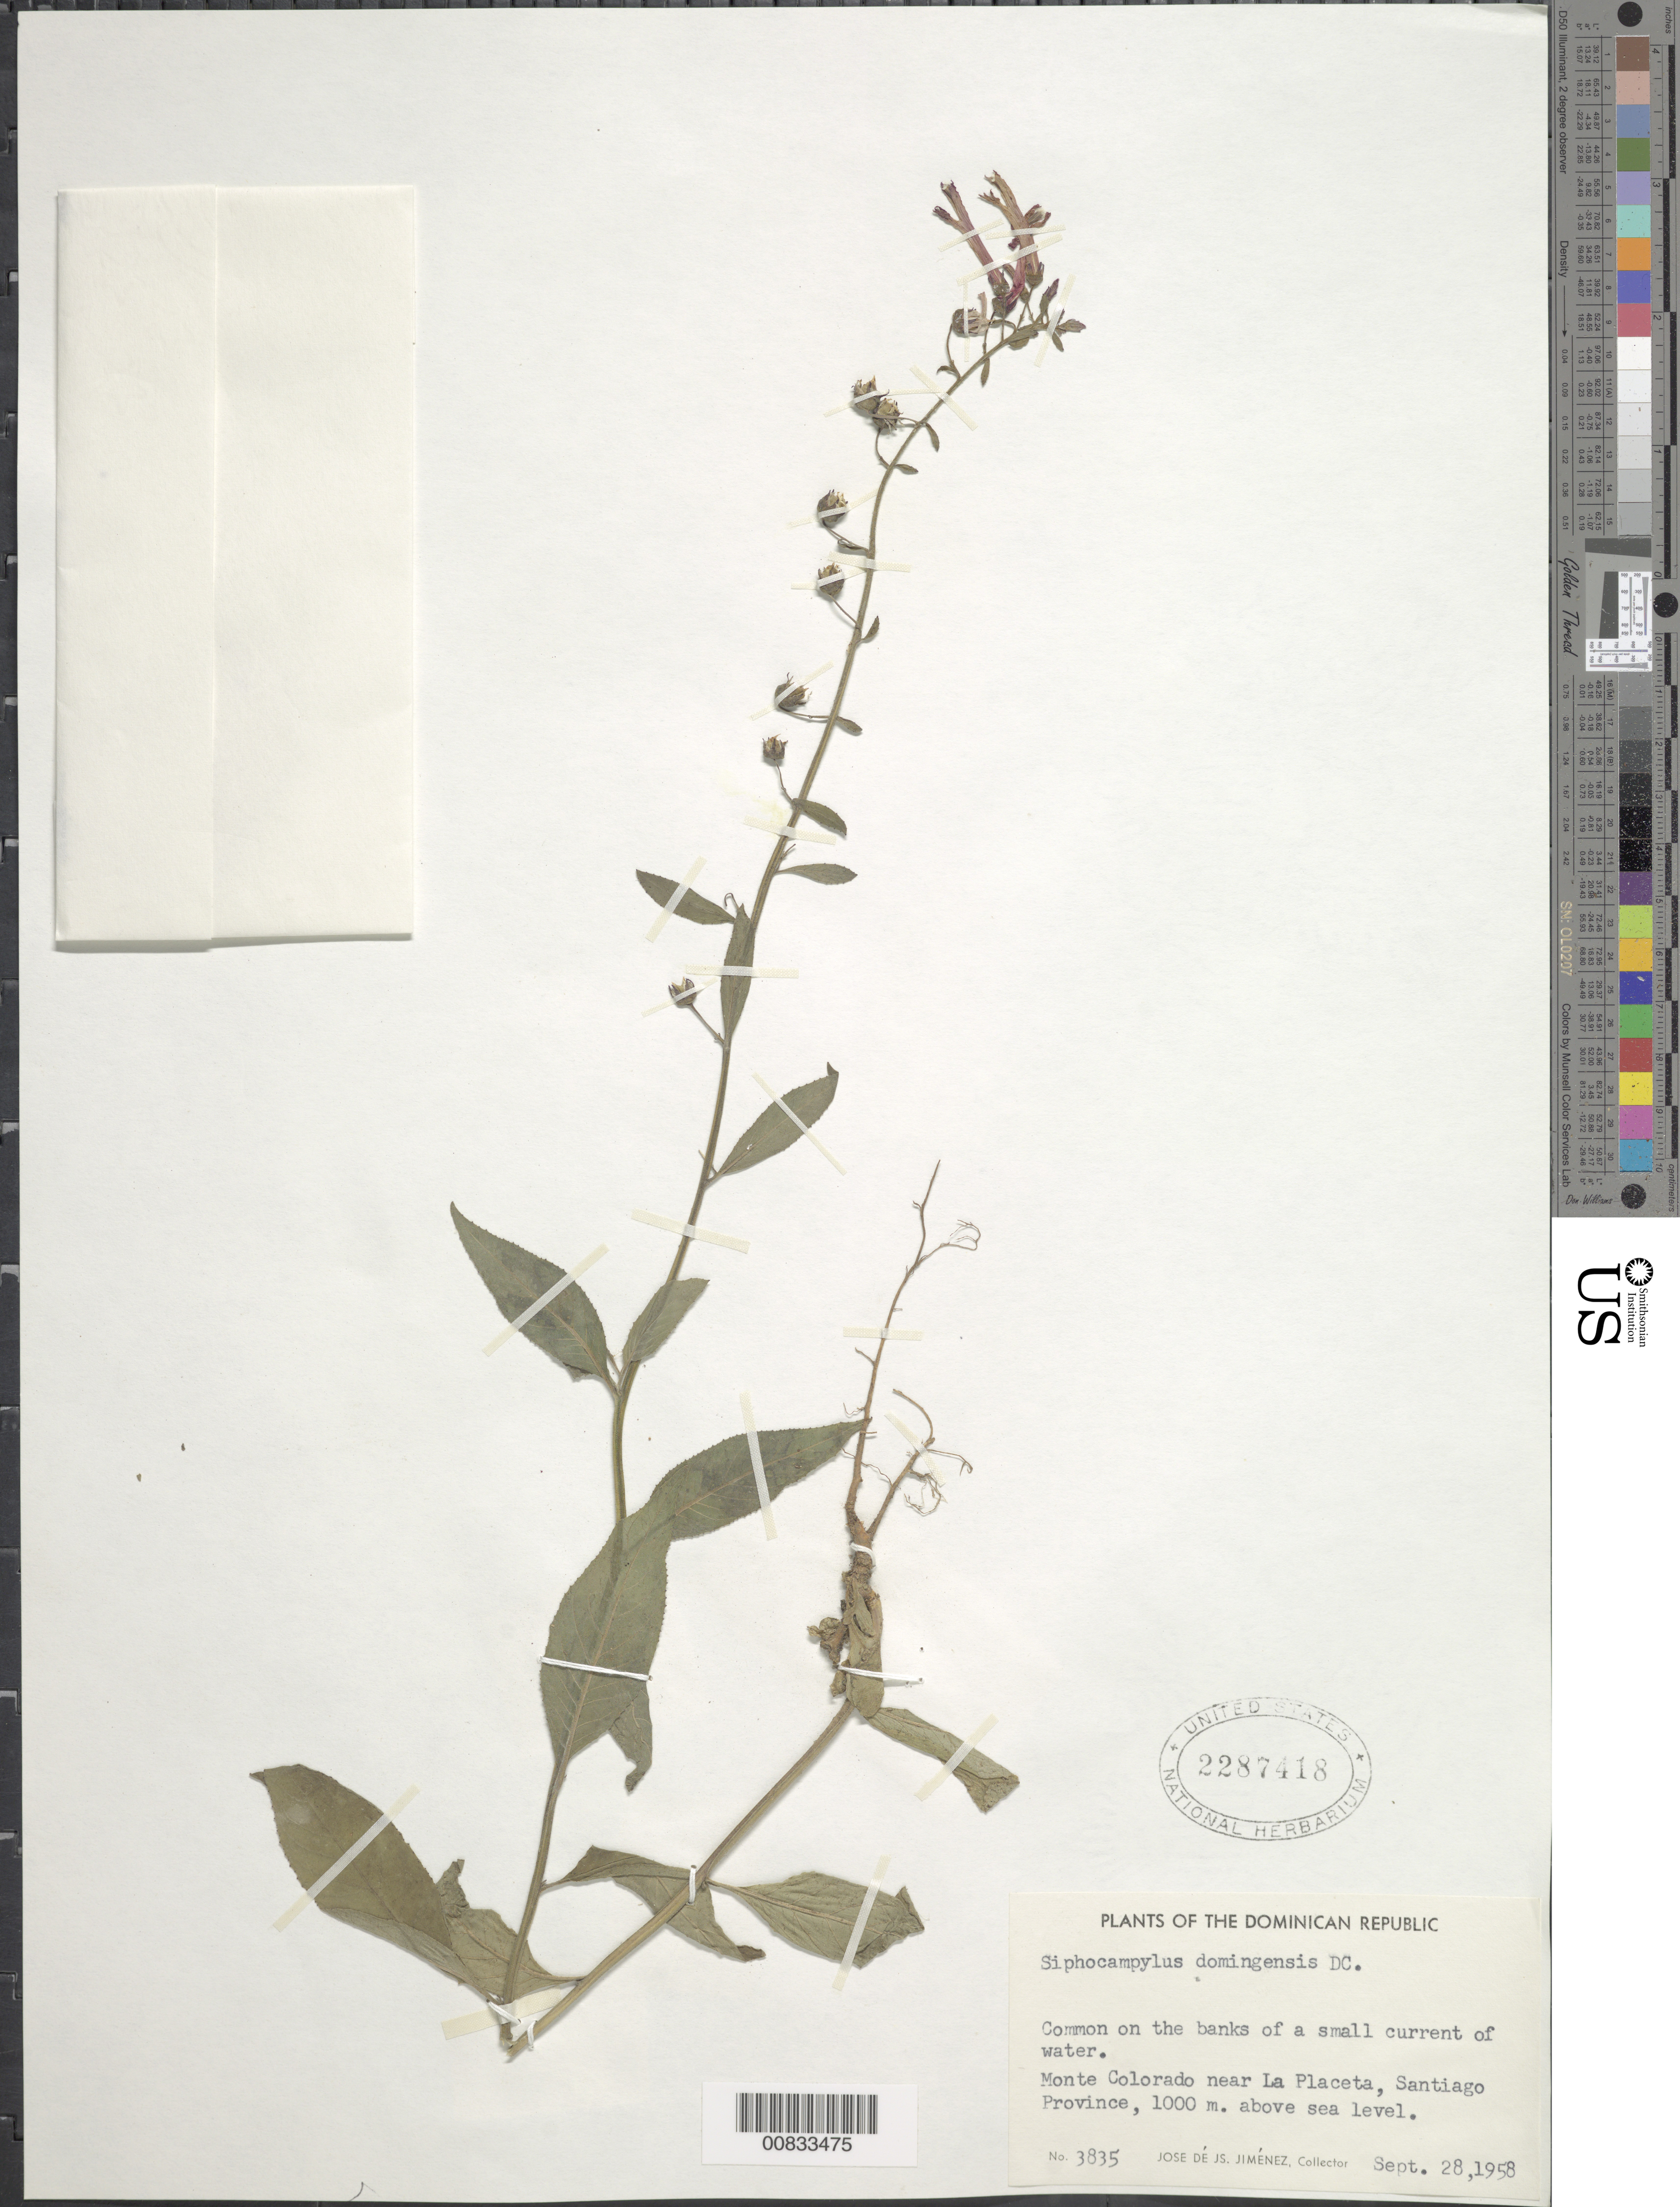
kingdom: Plantae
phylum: Tracheophyta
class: Magnoliopsida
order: Asterales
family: Campanulaceae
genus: Siphocampylus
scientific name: Siphocampylus domingensis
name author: A. DC.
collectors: J. J. Jiménez Almonte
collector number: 3835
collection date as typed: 28 Sep 1958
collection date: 1958-09-28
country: Dominican Republic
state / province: Santiago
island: Hispaniola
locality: Monte Colorado near La Placeta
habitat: On the banks of a small current of water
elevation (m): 1000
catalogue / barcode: US 2287418